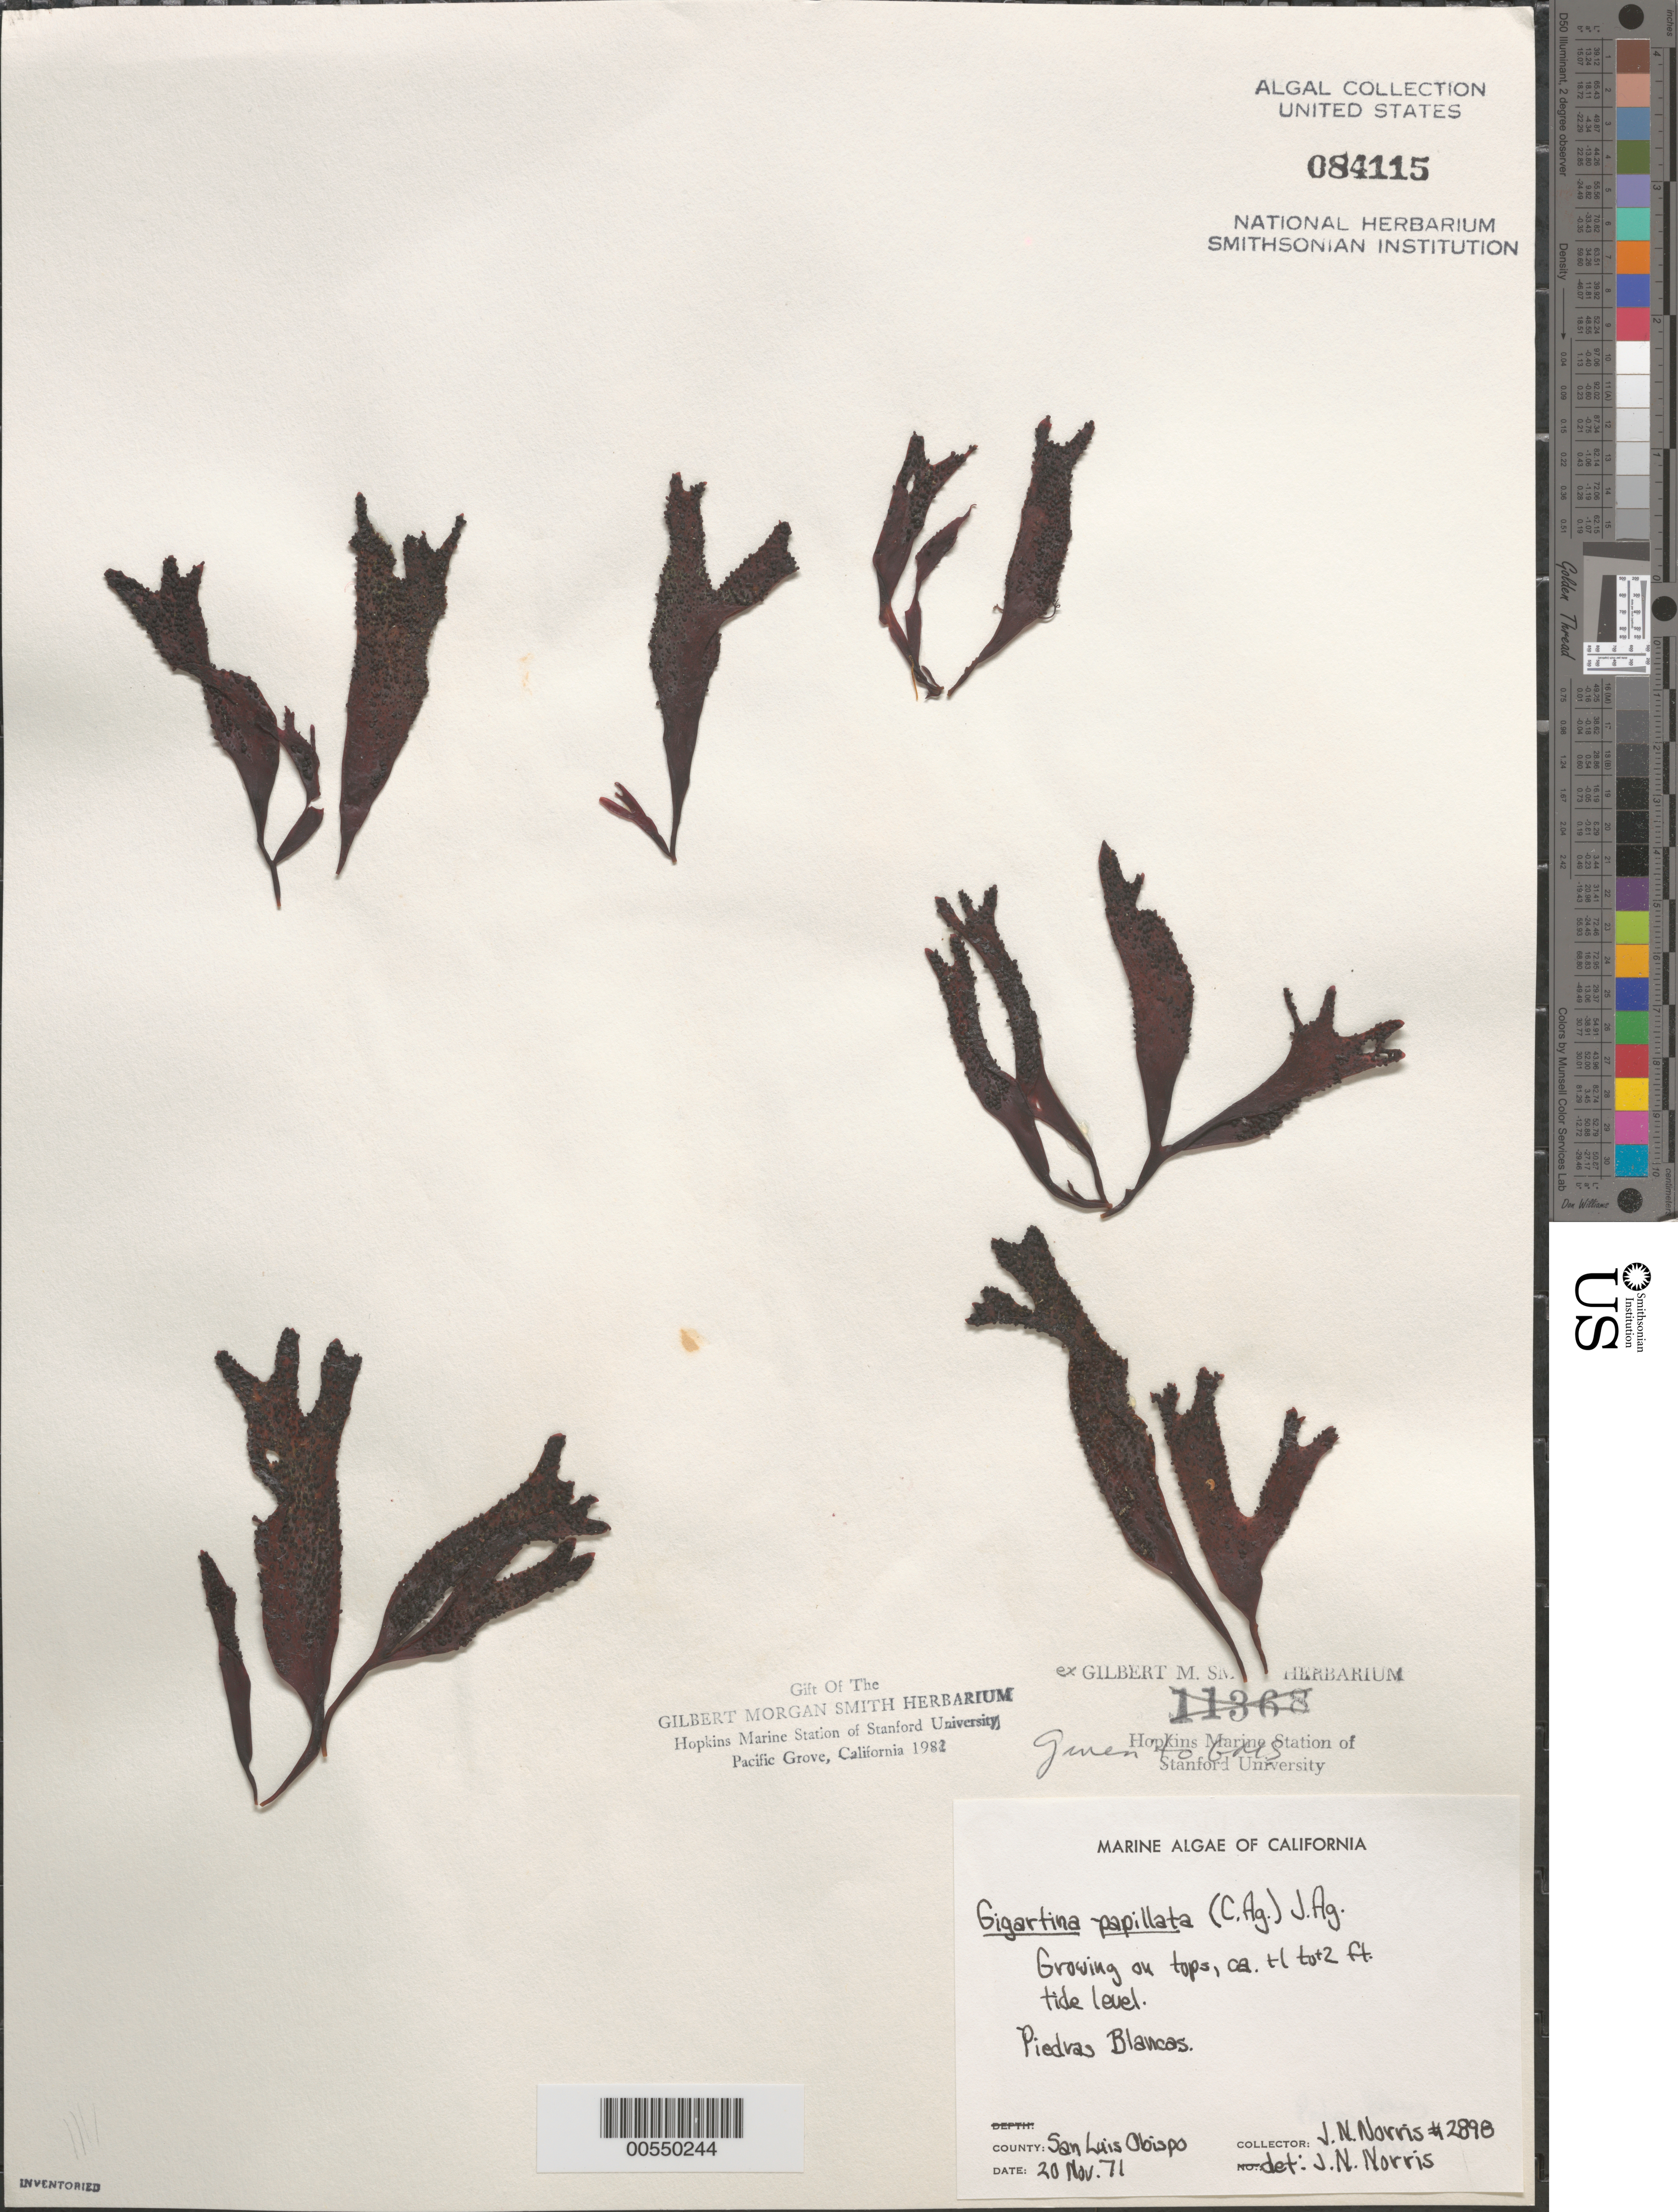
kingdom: Plantae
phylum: Rhodophyta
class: Florideophyceae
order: Gigartinales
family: Phyllophoraceae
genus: Mastocarpus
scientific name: Mastocarpus papillatus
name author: (C. Agardh) Kütz.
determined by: Algae name updating Project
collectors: J. N. Norris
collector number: JN-2898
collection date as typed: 20 Nov 1971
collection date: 1971-11-20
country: United States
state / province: California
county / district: San Luis Obispo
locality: Piedras Blancas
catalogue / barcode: US 84115